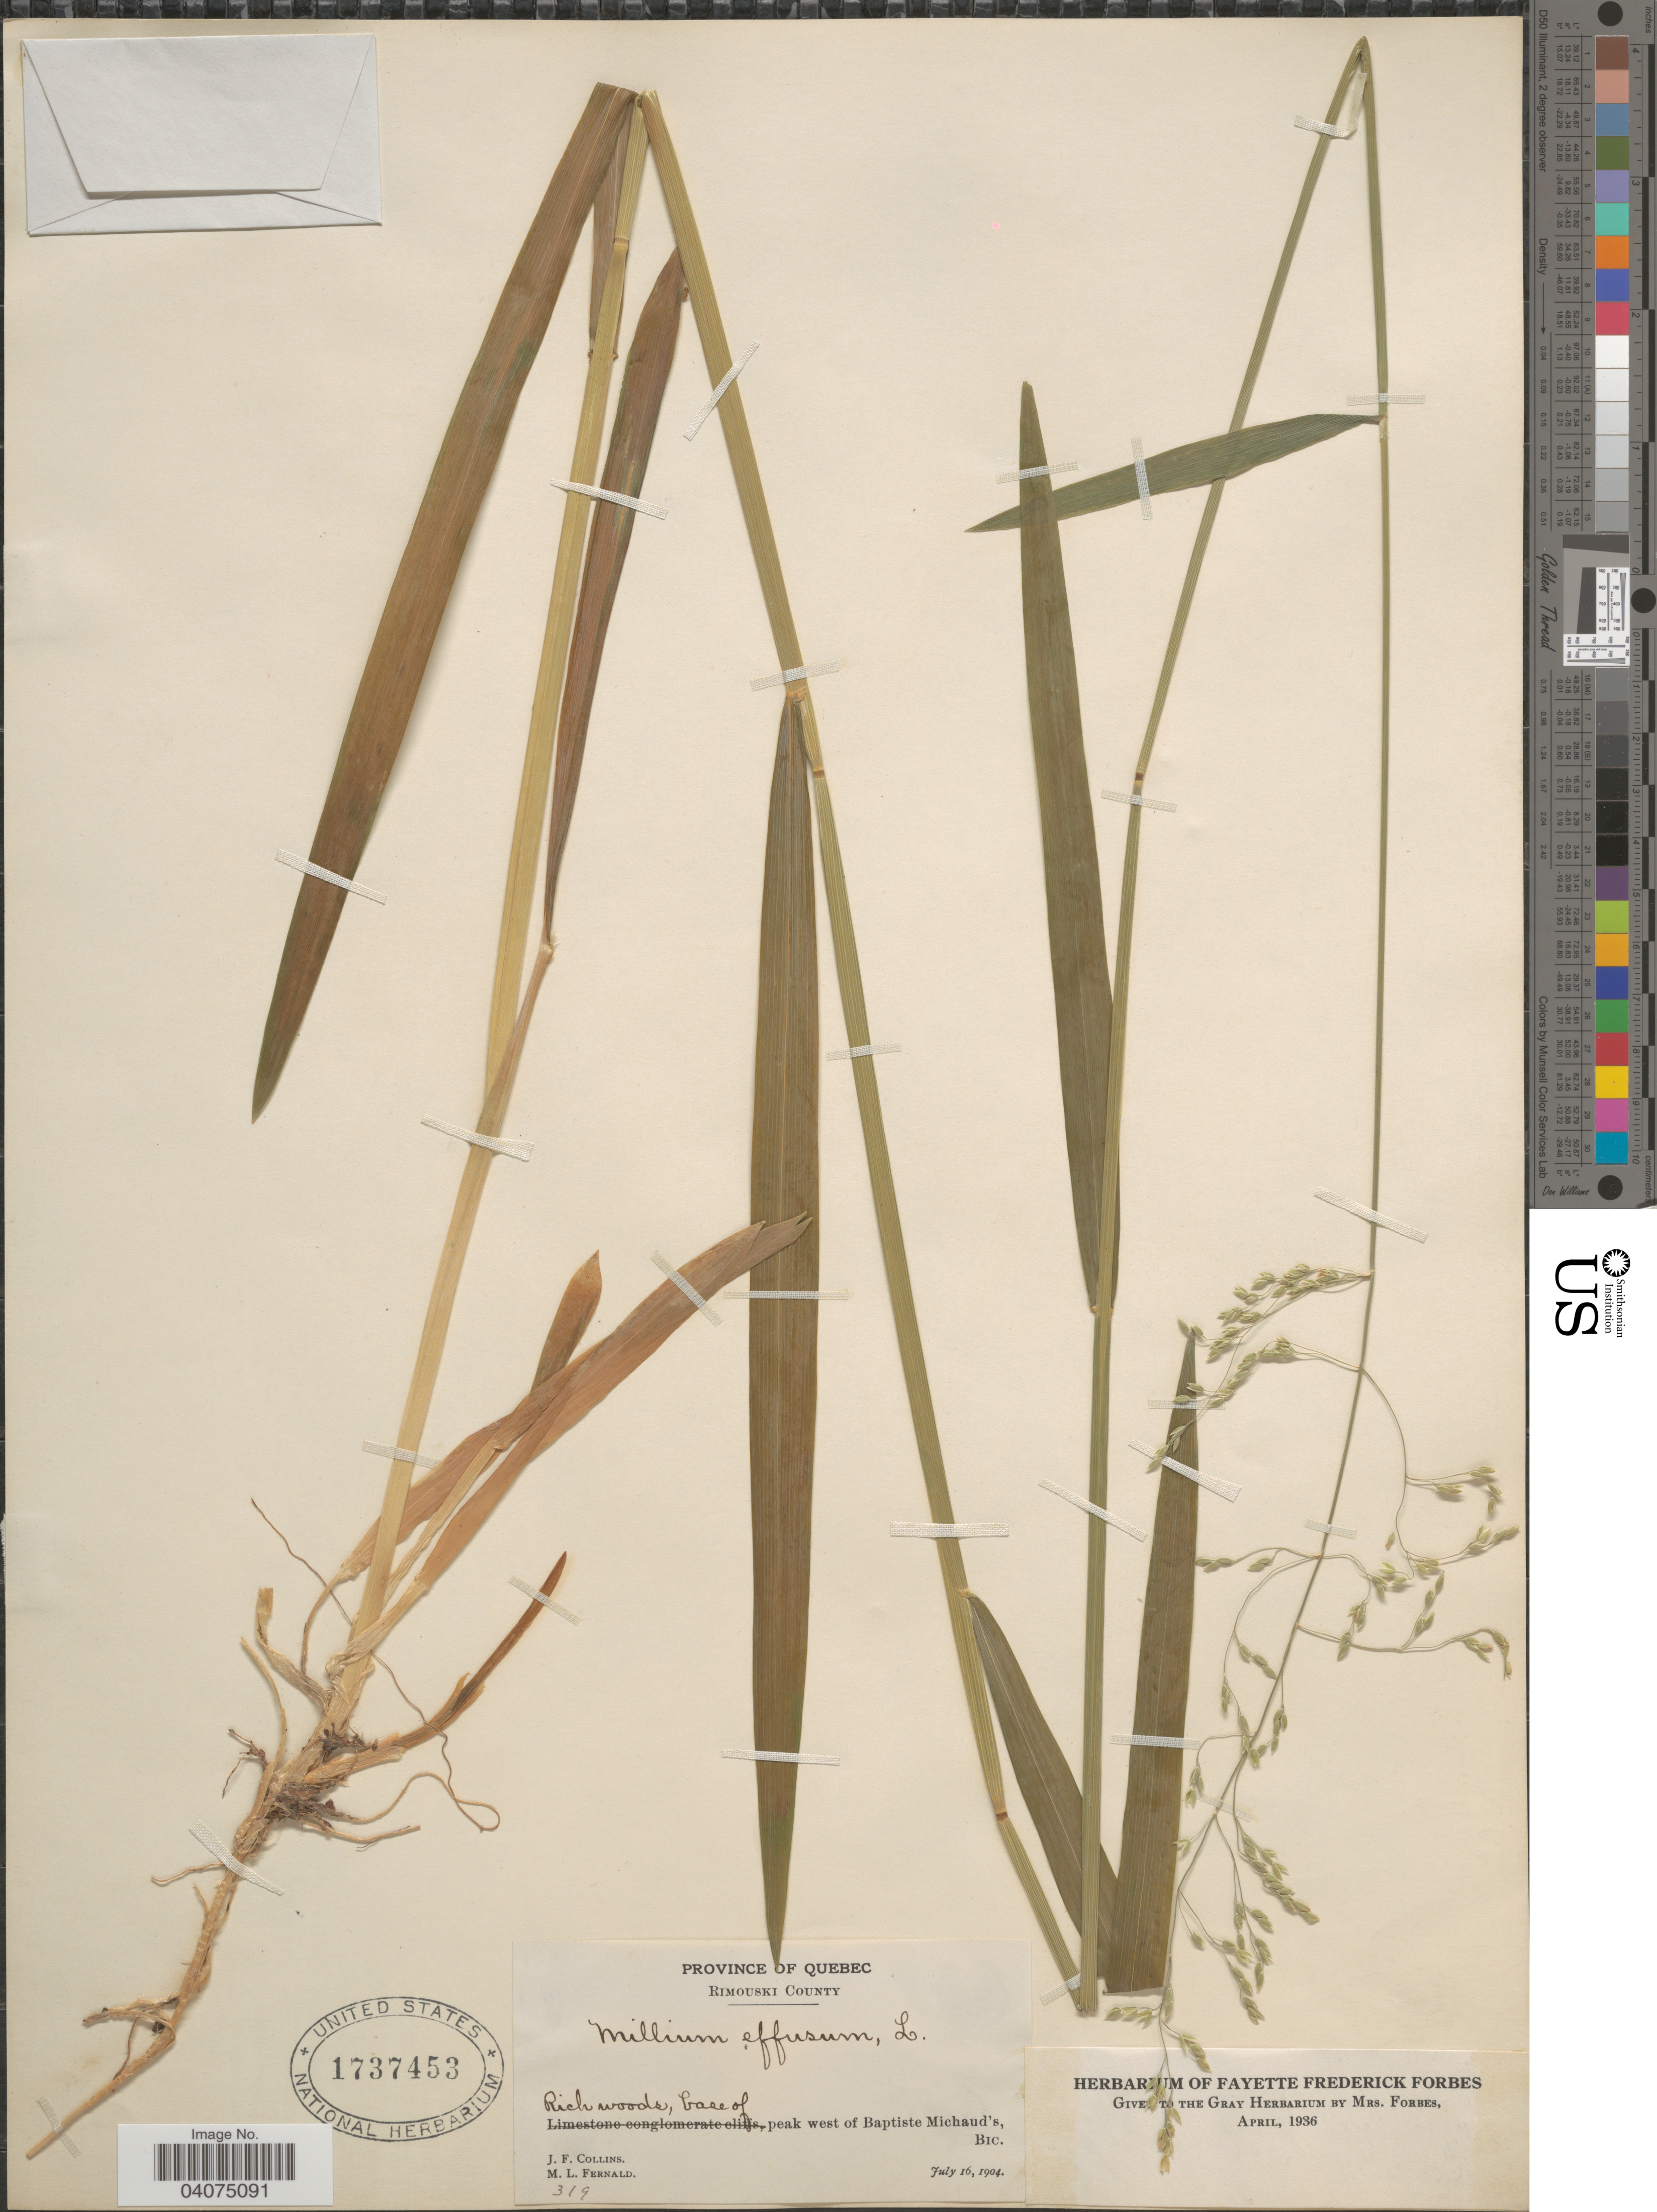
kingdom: Plantae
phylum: Tracheophyta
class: Liliopsida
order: Poales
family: Poaceae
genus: Milium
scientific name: Milium effusum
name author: L.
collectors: J. Collins & M. L. Fernald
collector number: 319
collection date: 1904-07-16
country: Canada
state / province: Quebec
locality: Rimouski County. Rich woods, base of peak west of Baptiste Michaud's, Bic.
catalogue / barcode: US 1737453